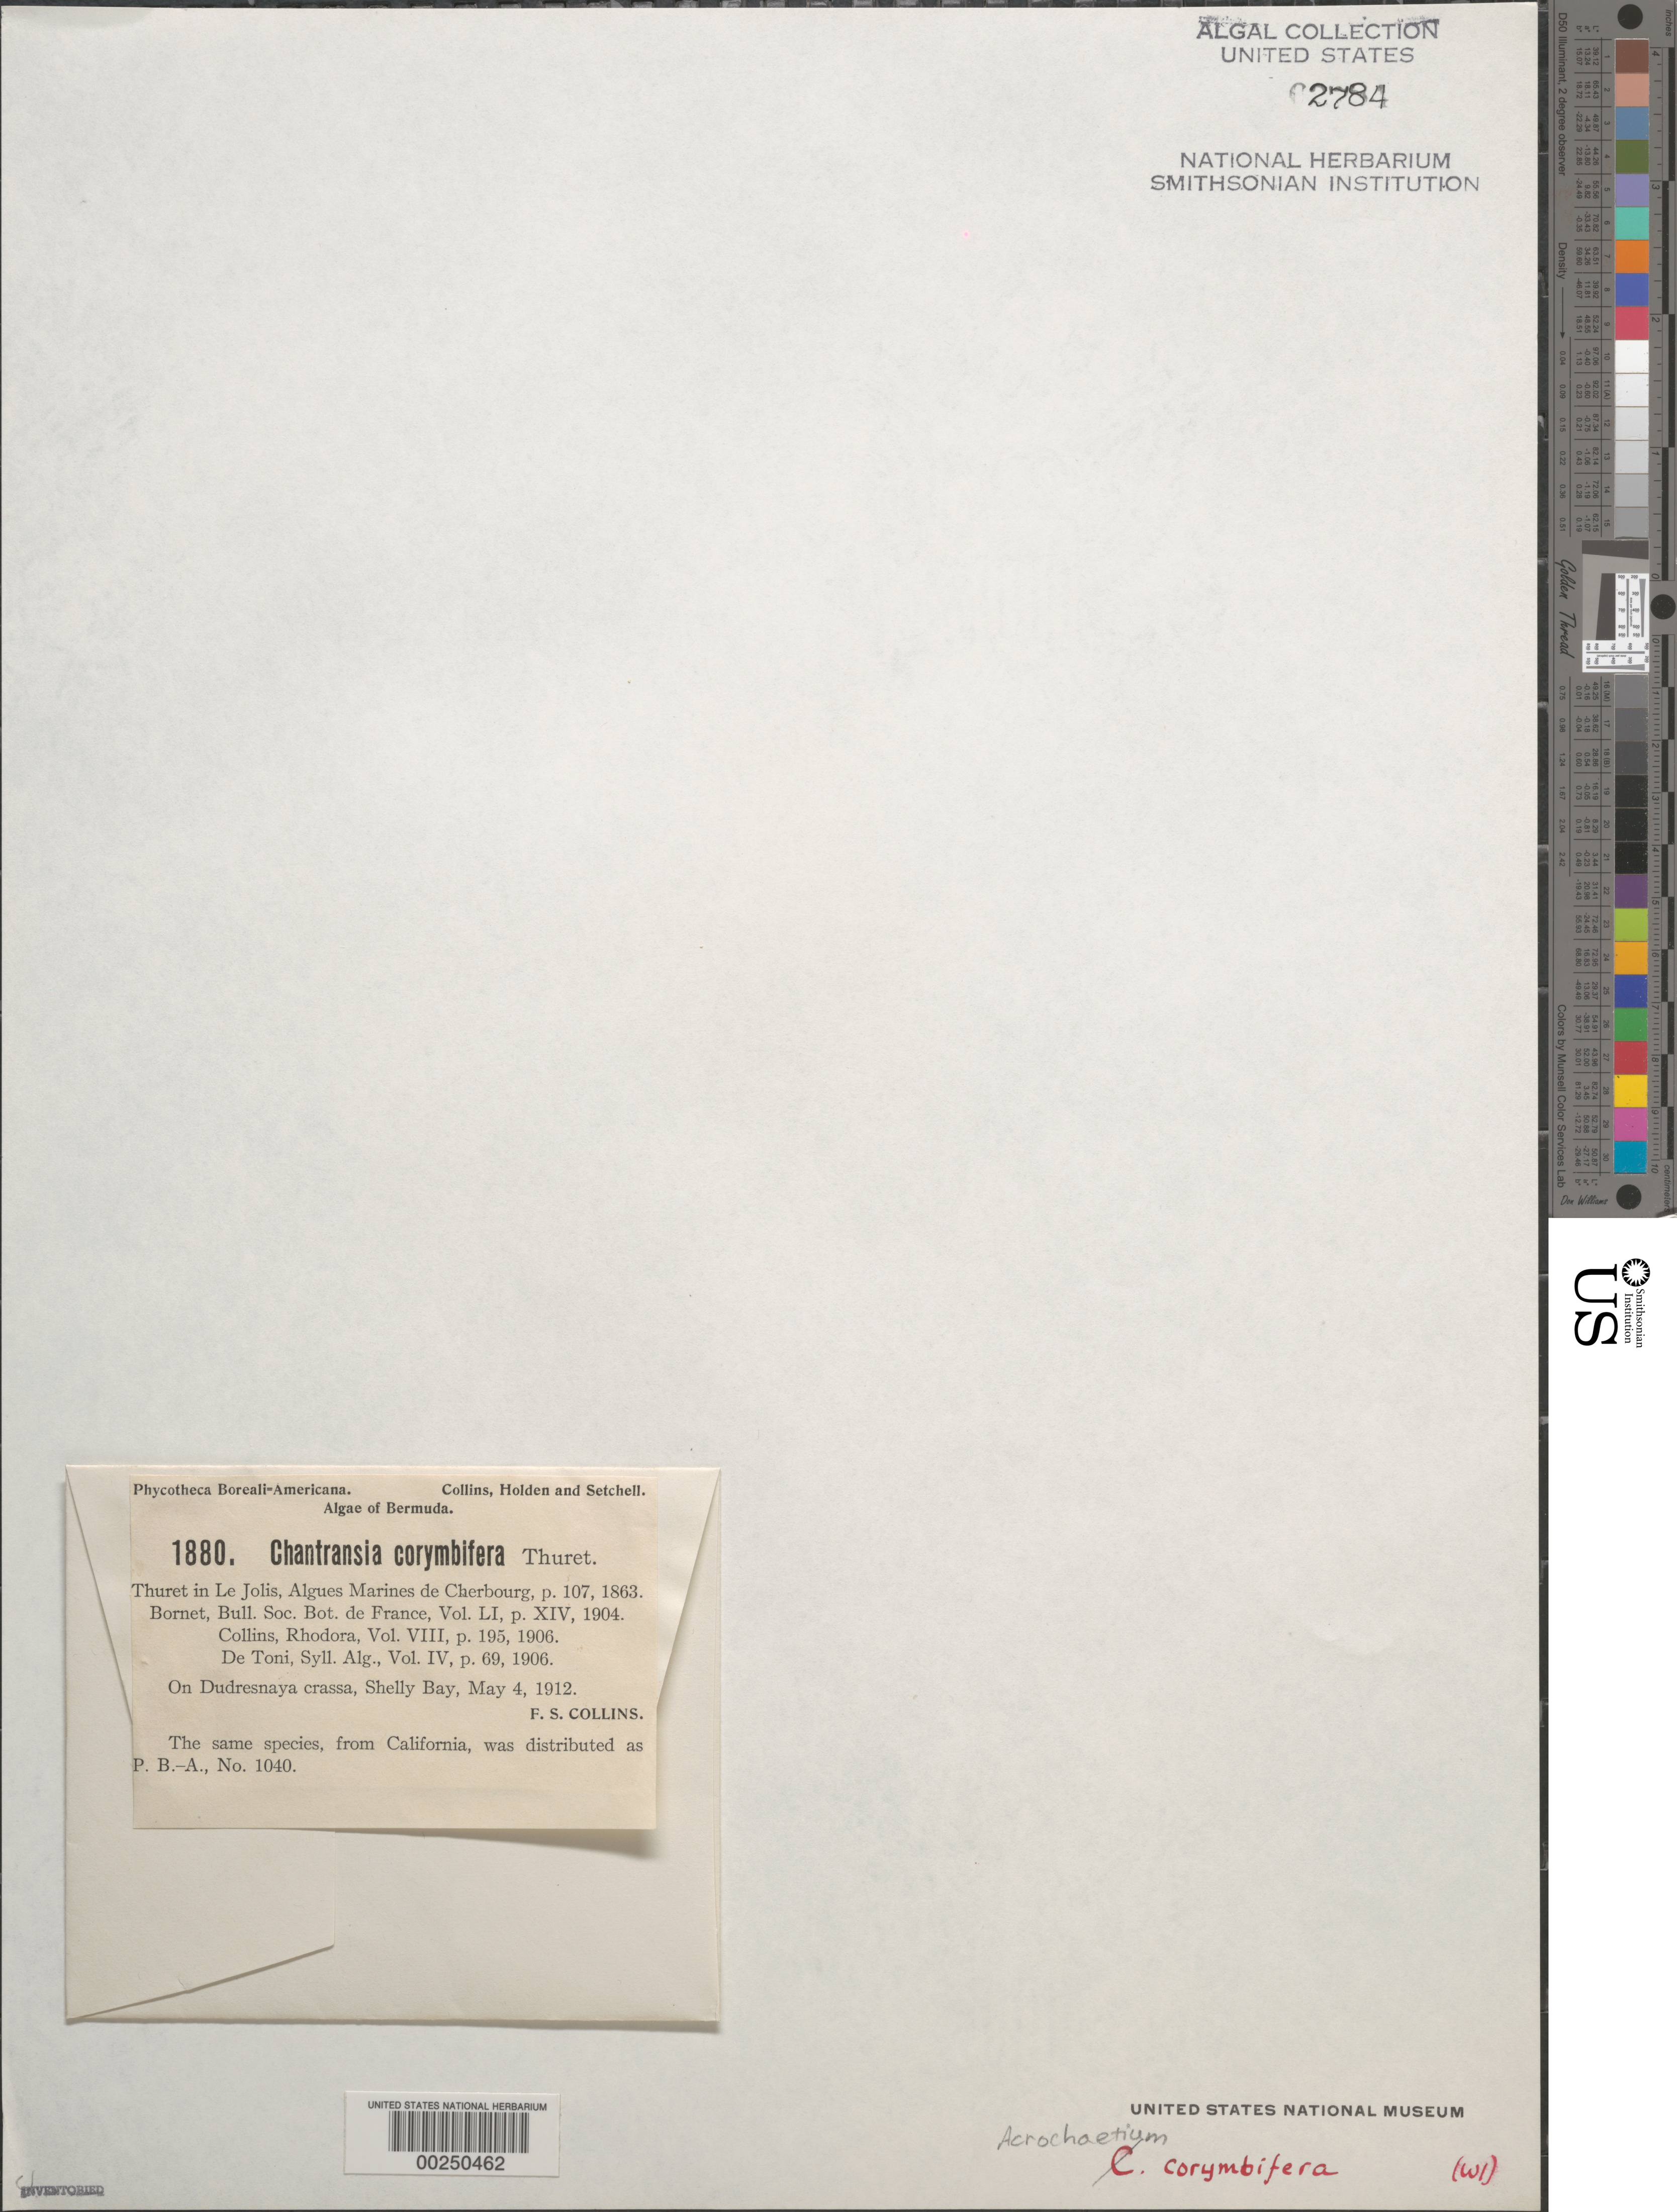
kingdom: Plantae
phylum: Rhodophyta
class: Florideophyceae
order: Colaconematales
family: Colaconemataceae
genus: Colaconema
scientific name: Colaconema corymbiferum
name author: (Thuret) Alongi et al.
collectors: F. Collins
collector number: PB-A 1880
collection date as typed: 04 May 1912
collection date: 1912-05-04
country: Bermuda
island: Bermuda Island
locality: Shelly Bay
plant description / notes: Collins, Holden & Setchell, Phycotheca Boreali-Americana, as Chantransia corymbifera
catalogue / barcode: US 2784